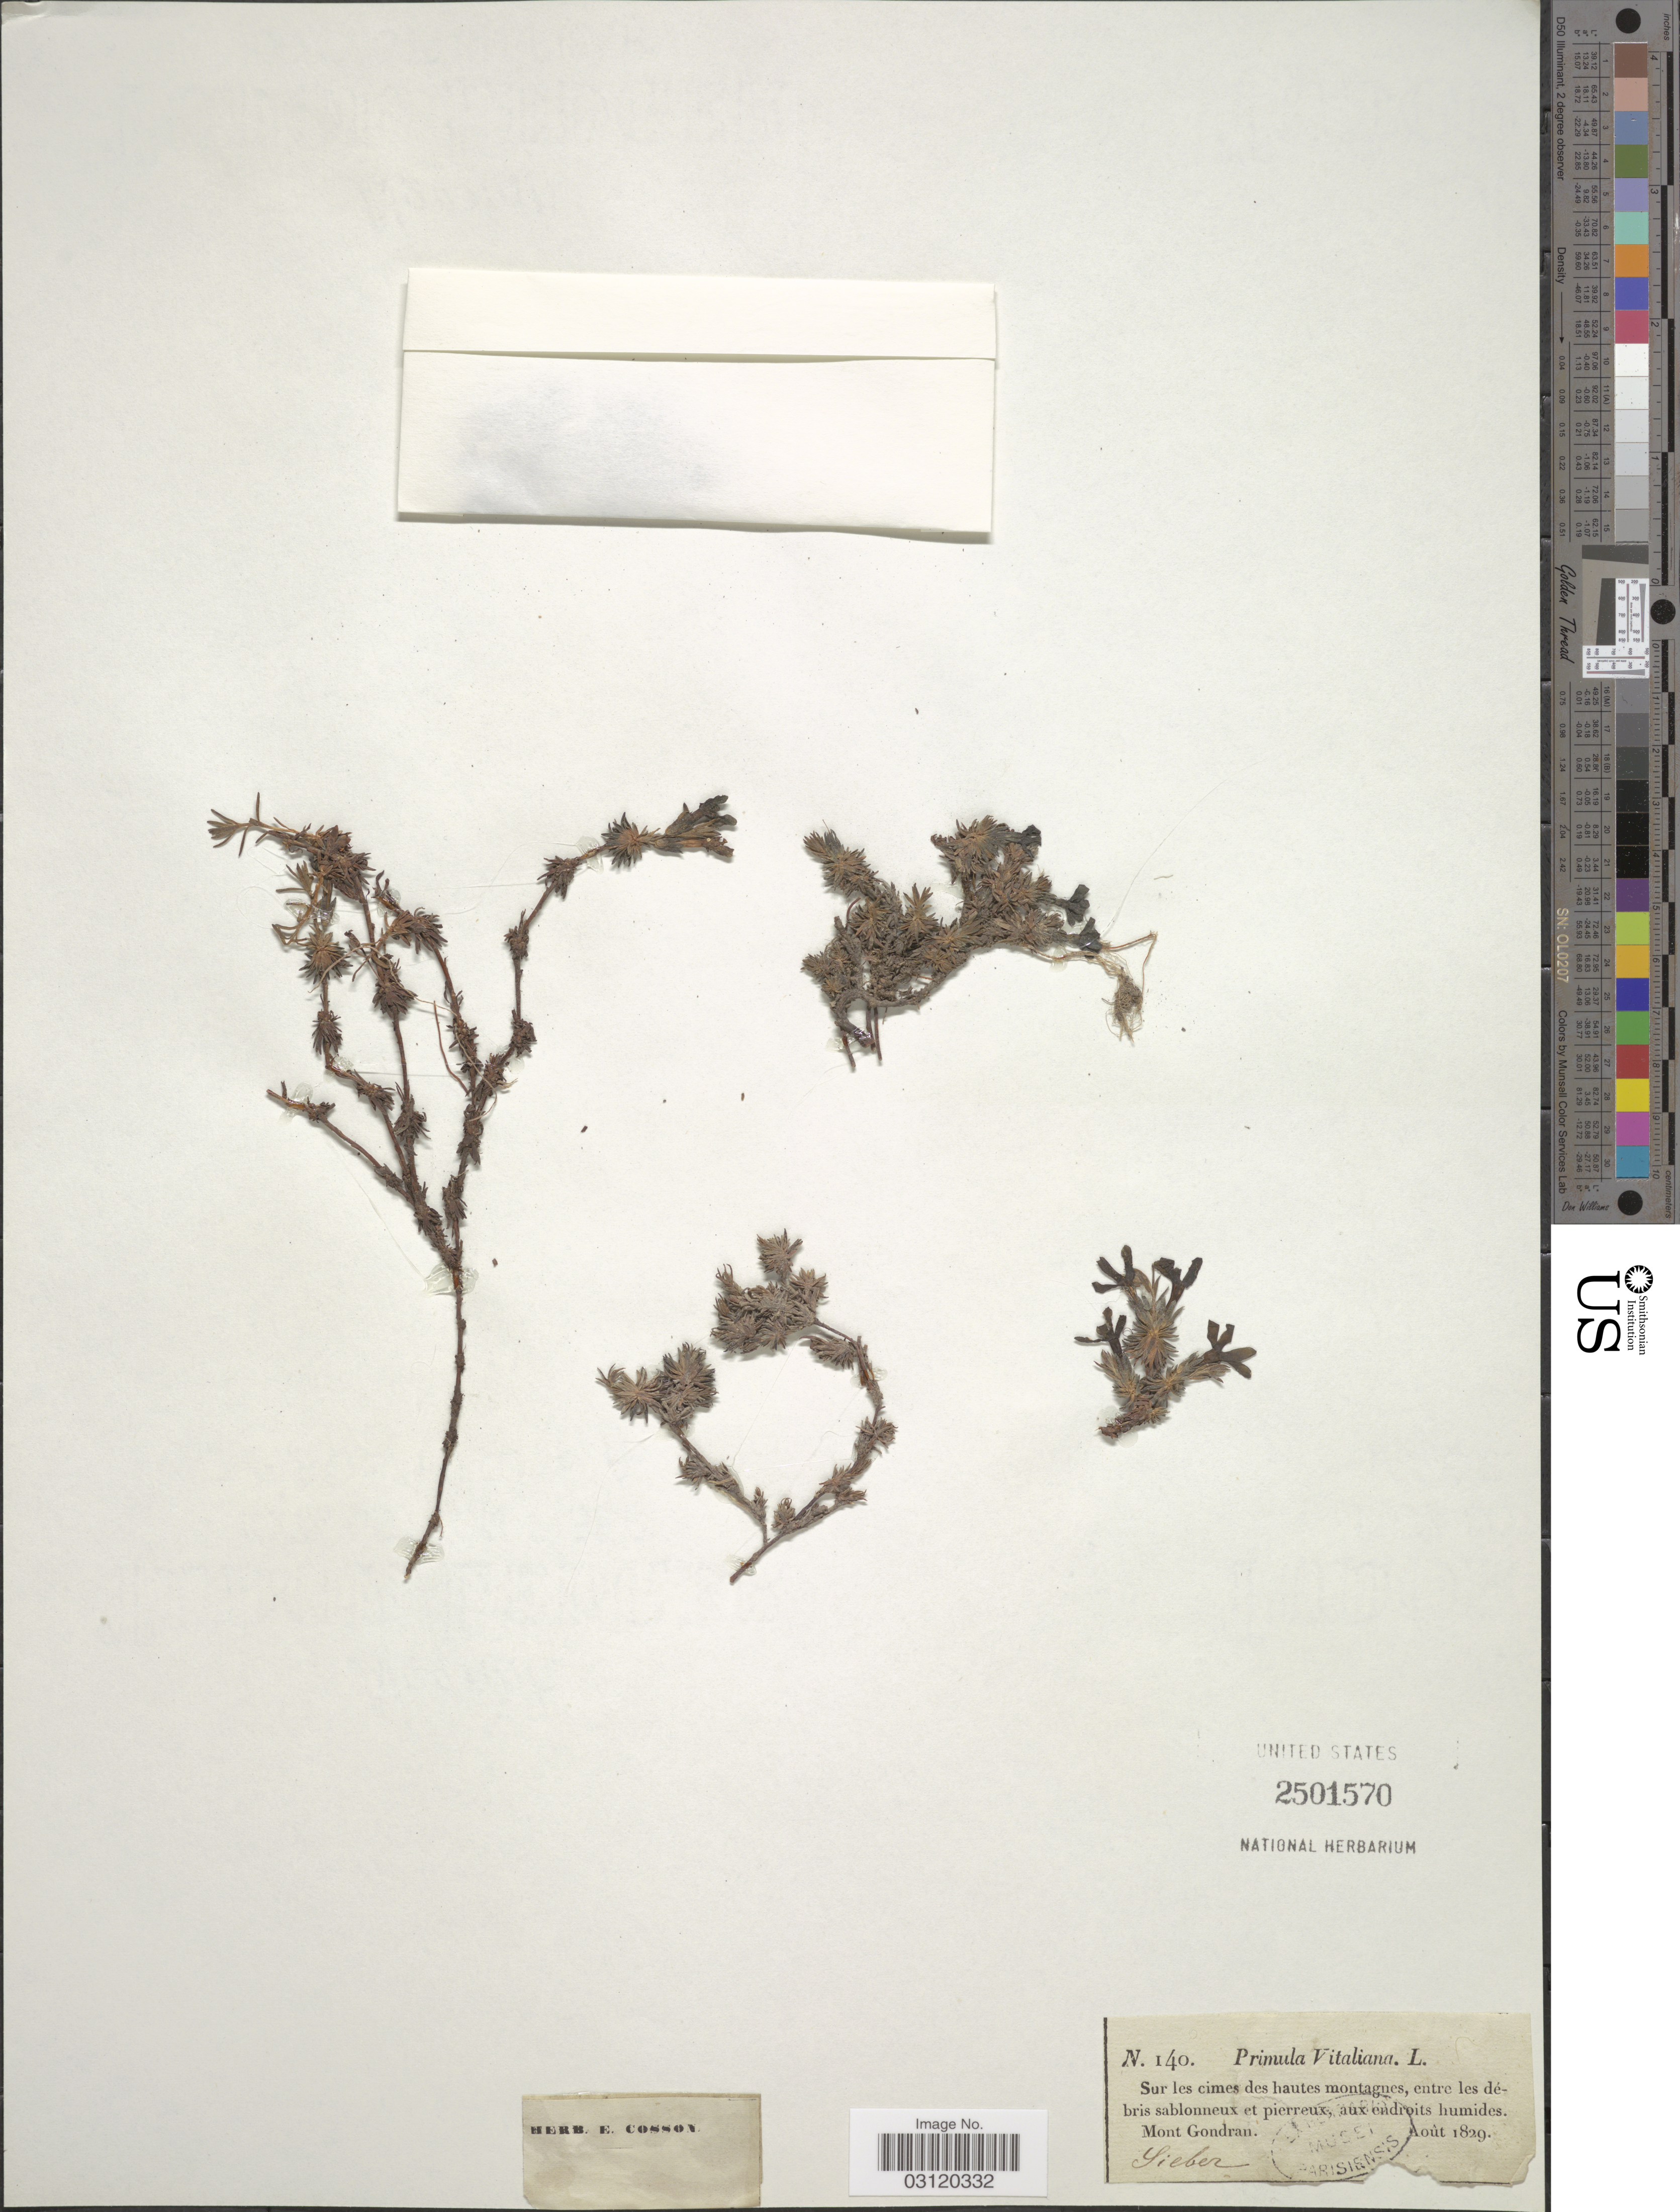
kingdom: Plantae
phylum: Tracheophyta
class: Magnoliopsida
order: Ericales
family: Primulaceae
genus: Primula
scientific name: Primula vitaliana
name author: L.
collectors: -- Sieber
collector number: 140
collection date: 1829-08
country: France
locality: Mont Gondran.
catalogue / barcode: US 2501570